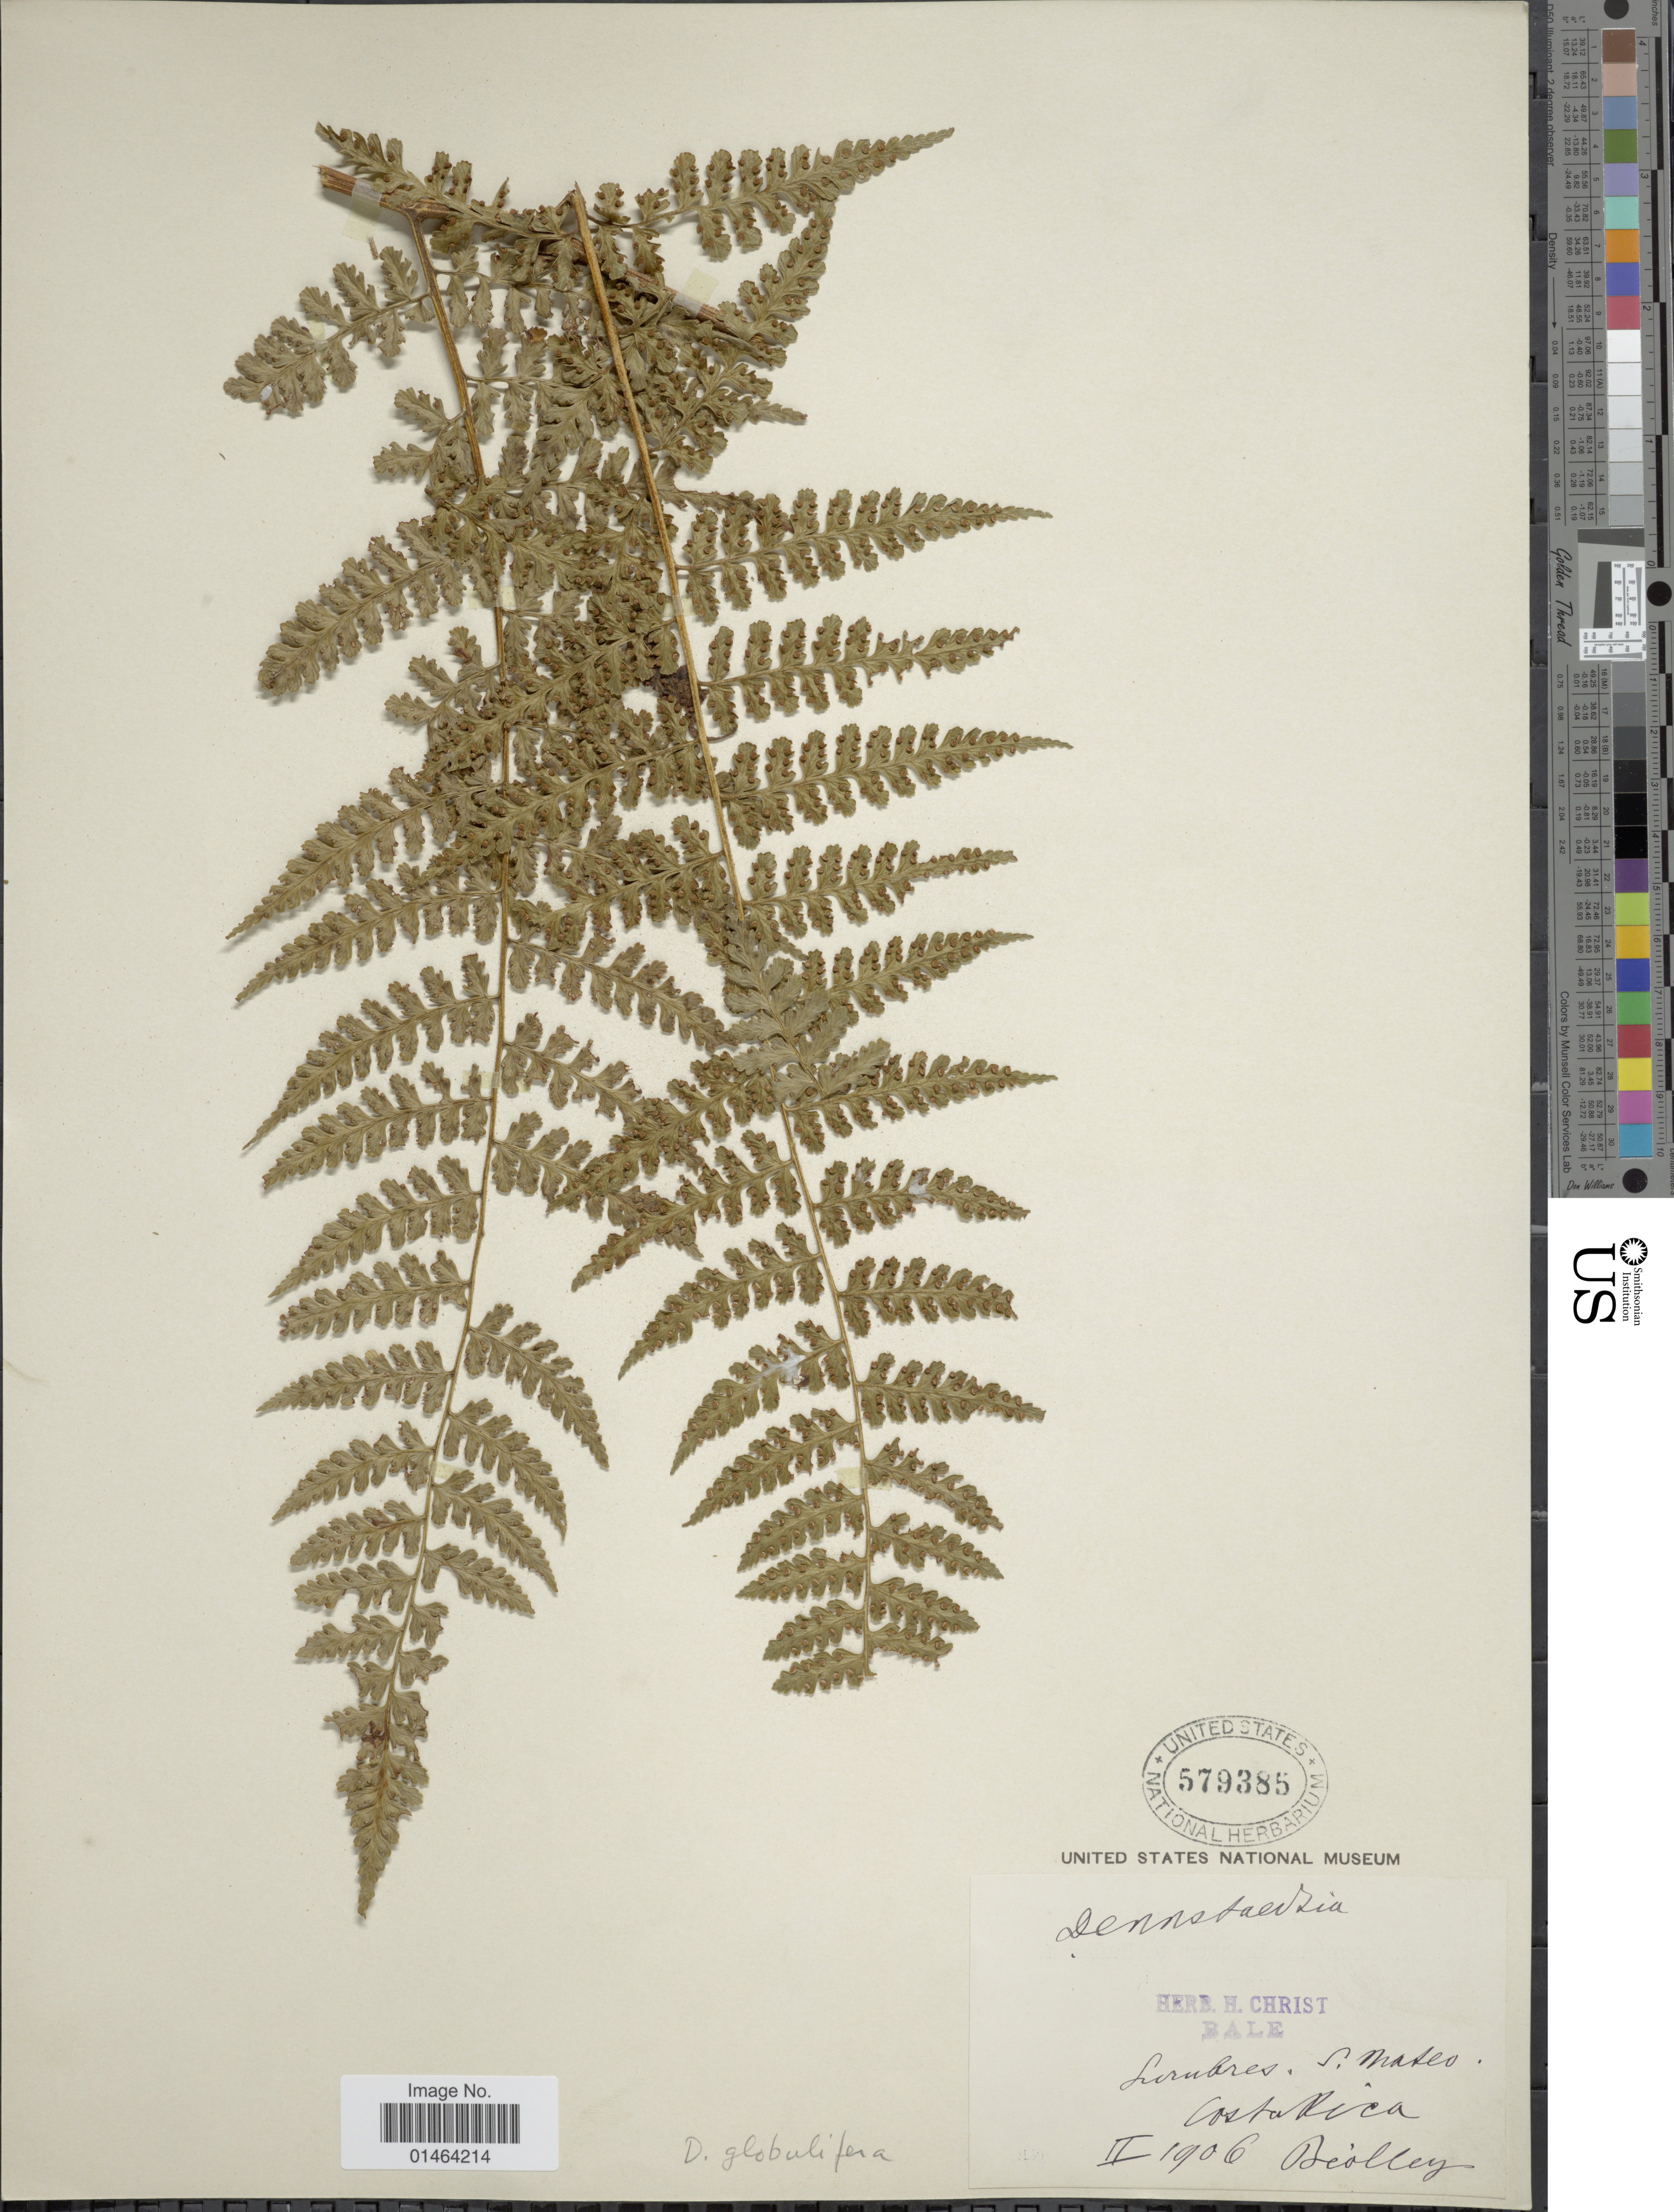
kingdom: Plantae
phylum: Tracheophyta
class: Polypodiopsida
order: Polypodiales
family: Dennstaedtiaceae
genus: Dennstaedtia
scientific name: Dennstaedtia globulifera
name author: (Poir.) Hieron.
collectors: Biolley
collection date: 1906-02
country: Costa Rica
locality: Surubres, S. Mateo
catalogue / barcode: US 579385